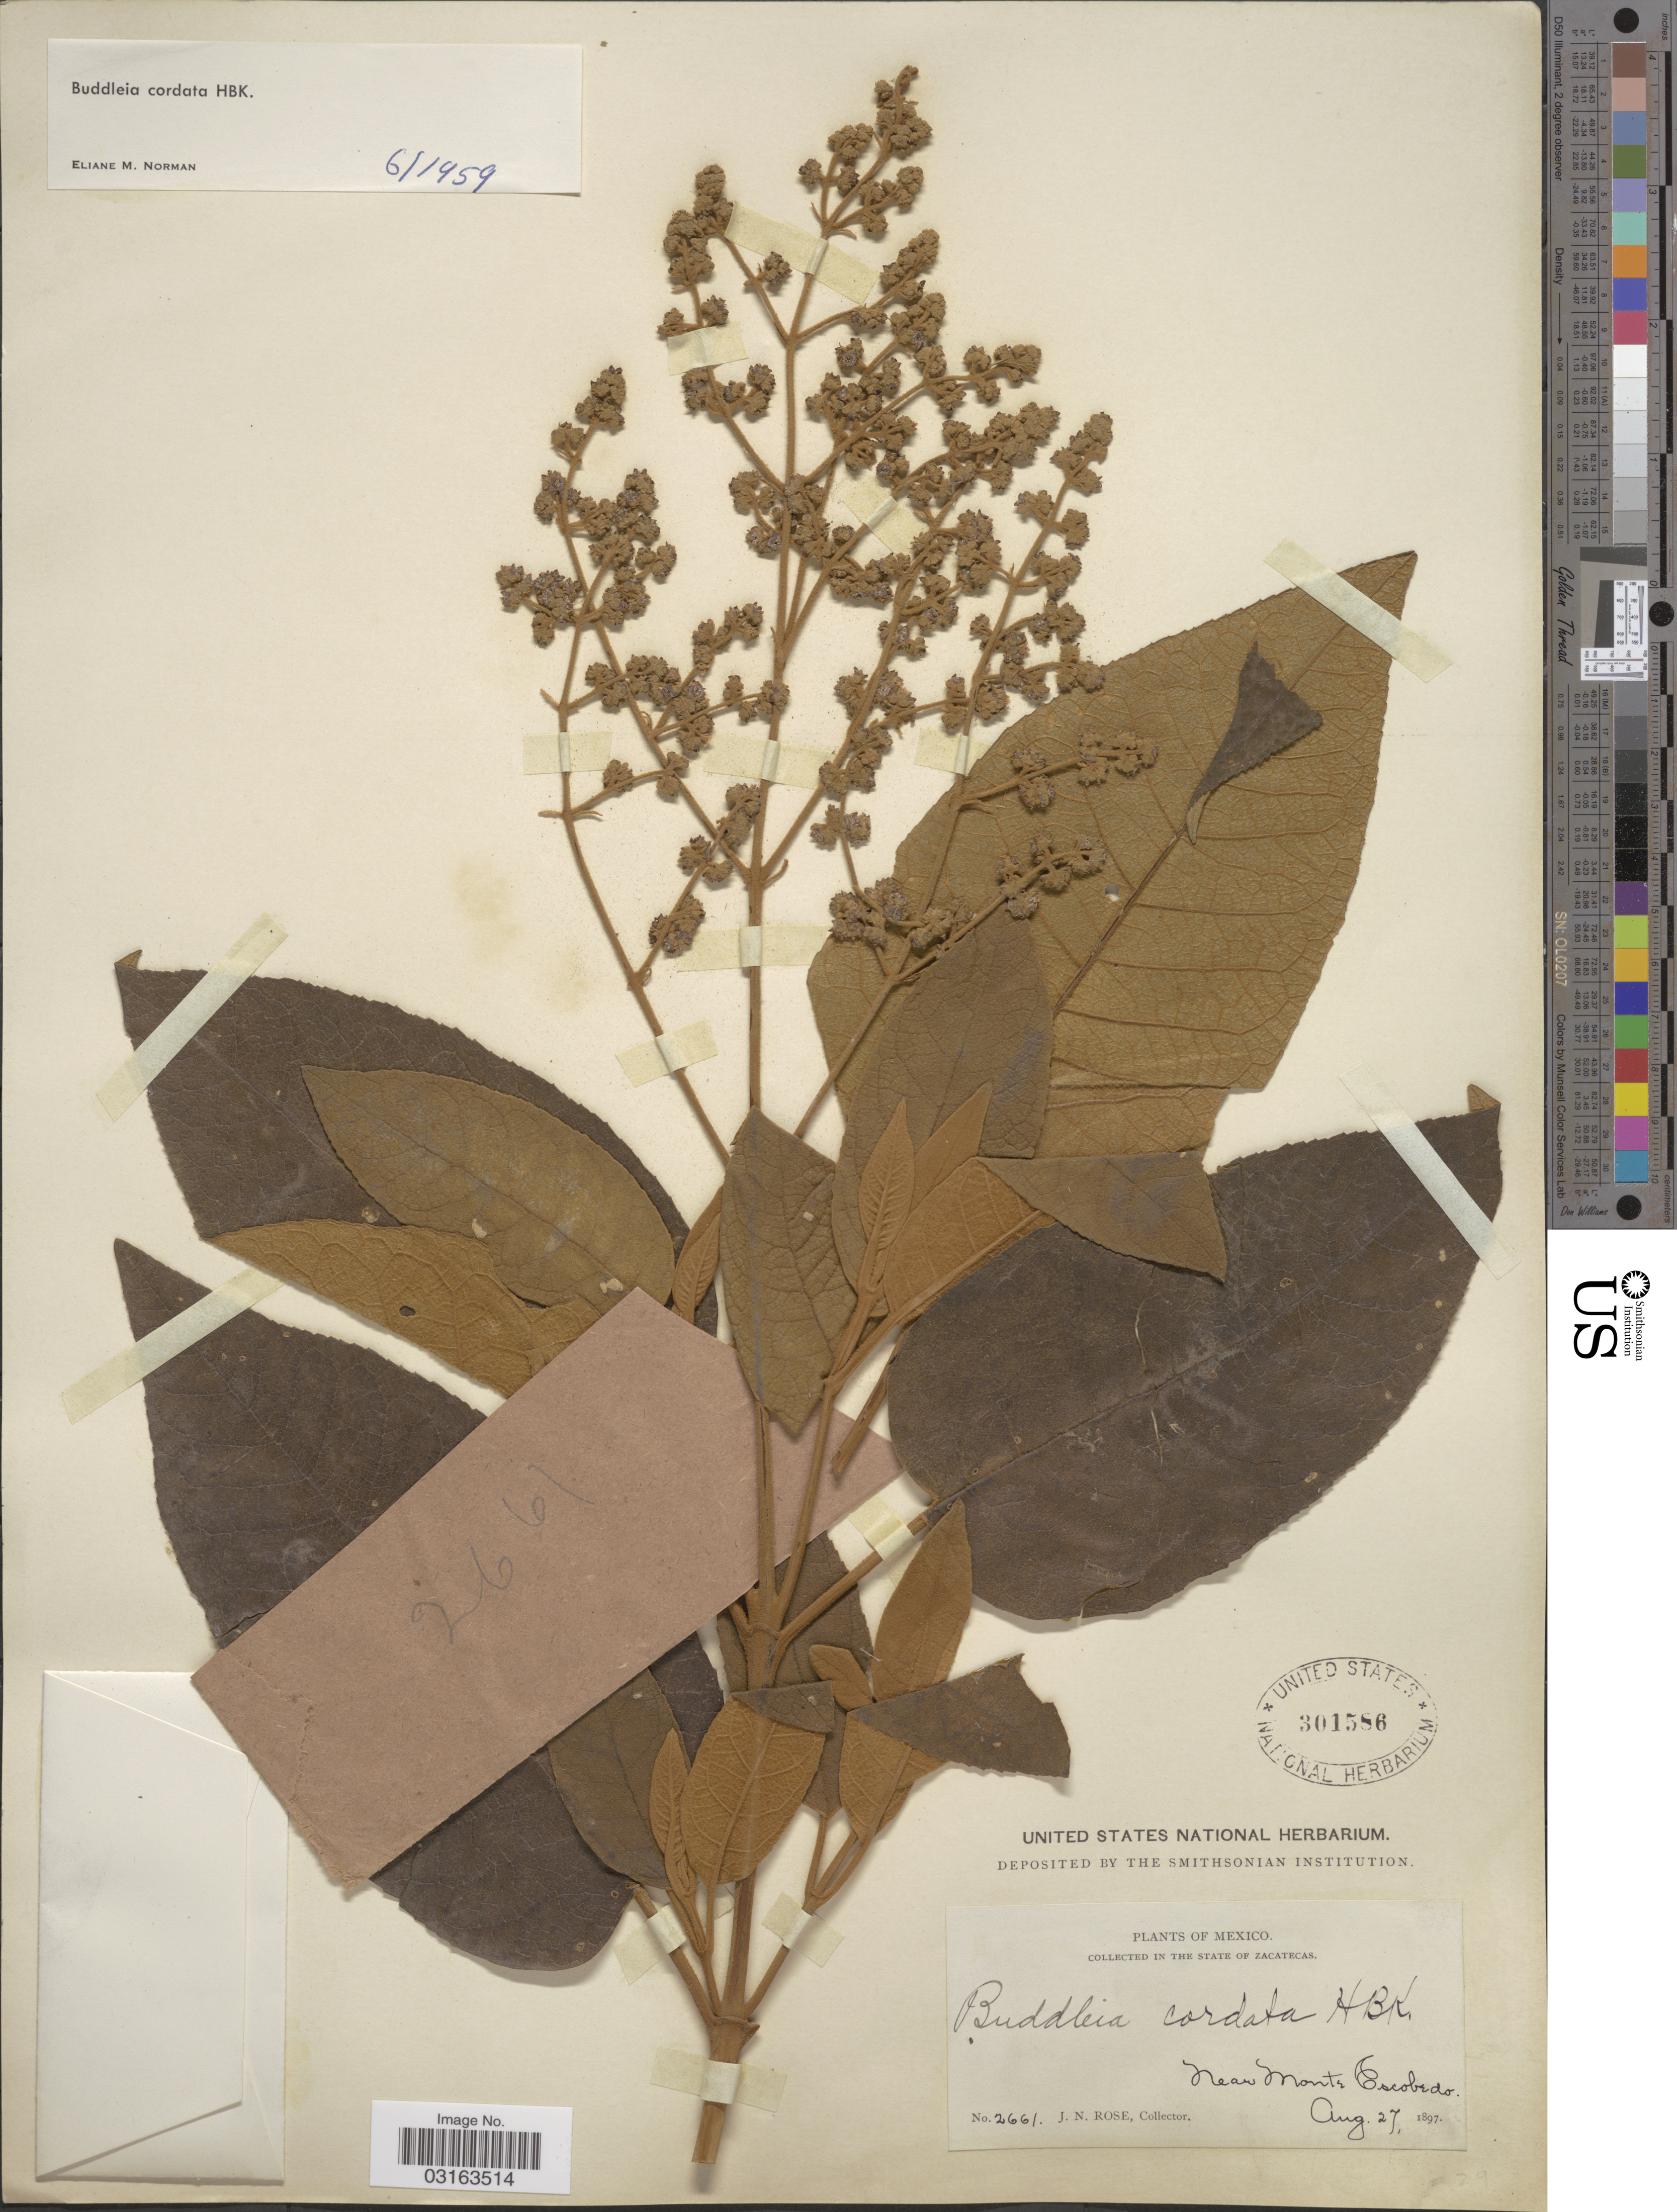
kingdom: Plantae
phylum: Tracheophyta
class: Magnoliopsida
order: Lamiales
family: Scrophulariaceae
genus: Buddleja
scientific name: Buddleja cordata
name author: Kunth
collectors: J. N. Rose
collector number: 2661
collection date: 1897-08-27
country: Mexico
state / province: Zacatecas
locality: Near Monte Escobedo.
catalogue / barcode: US 301586